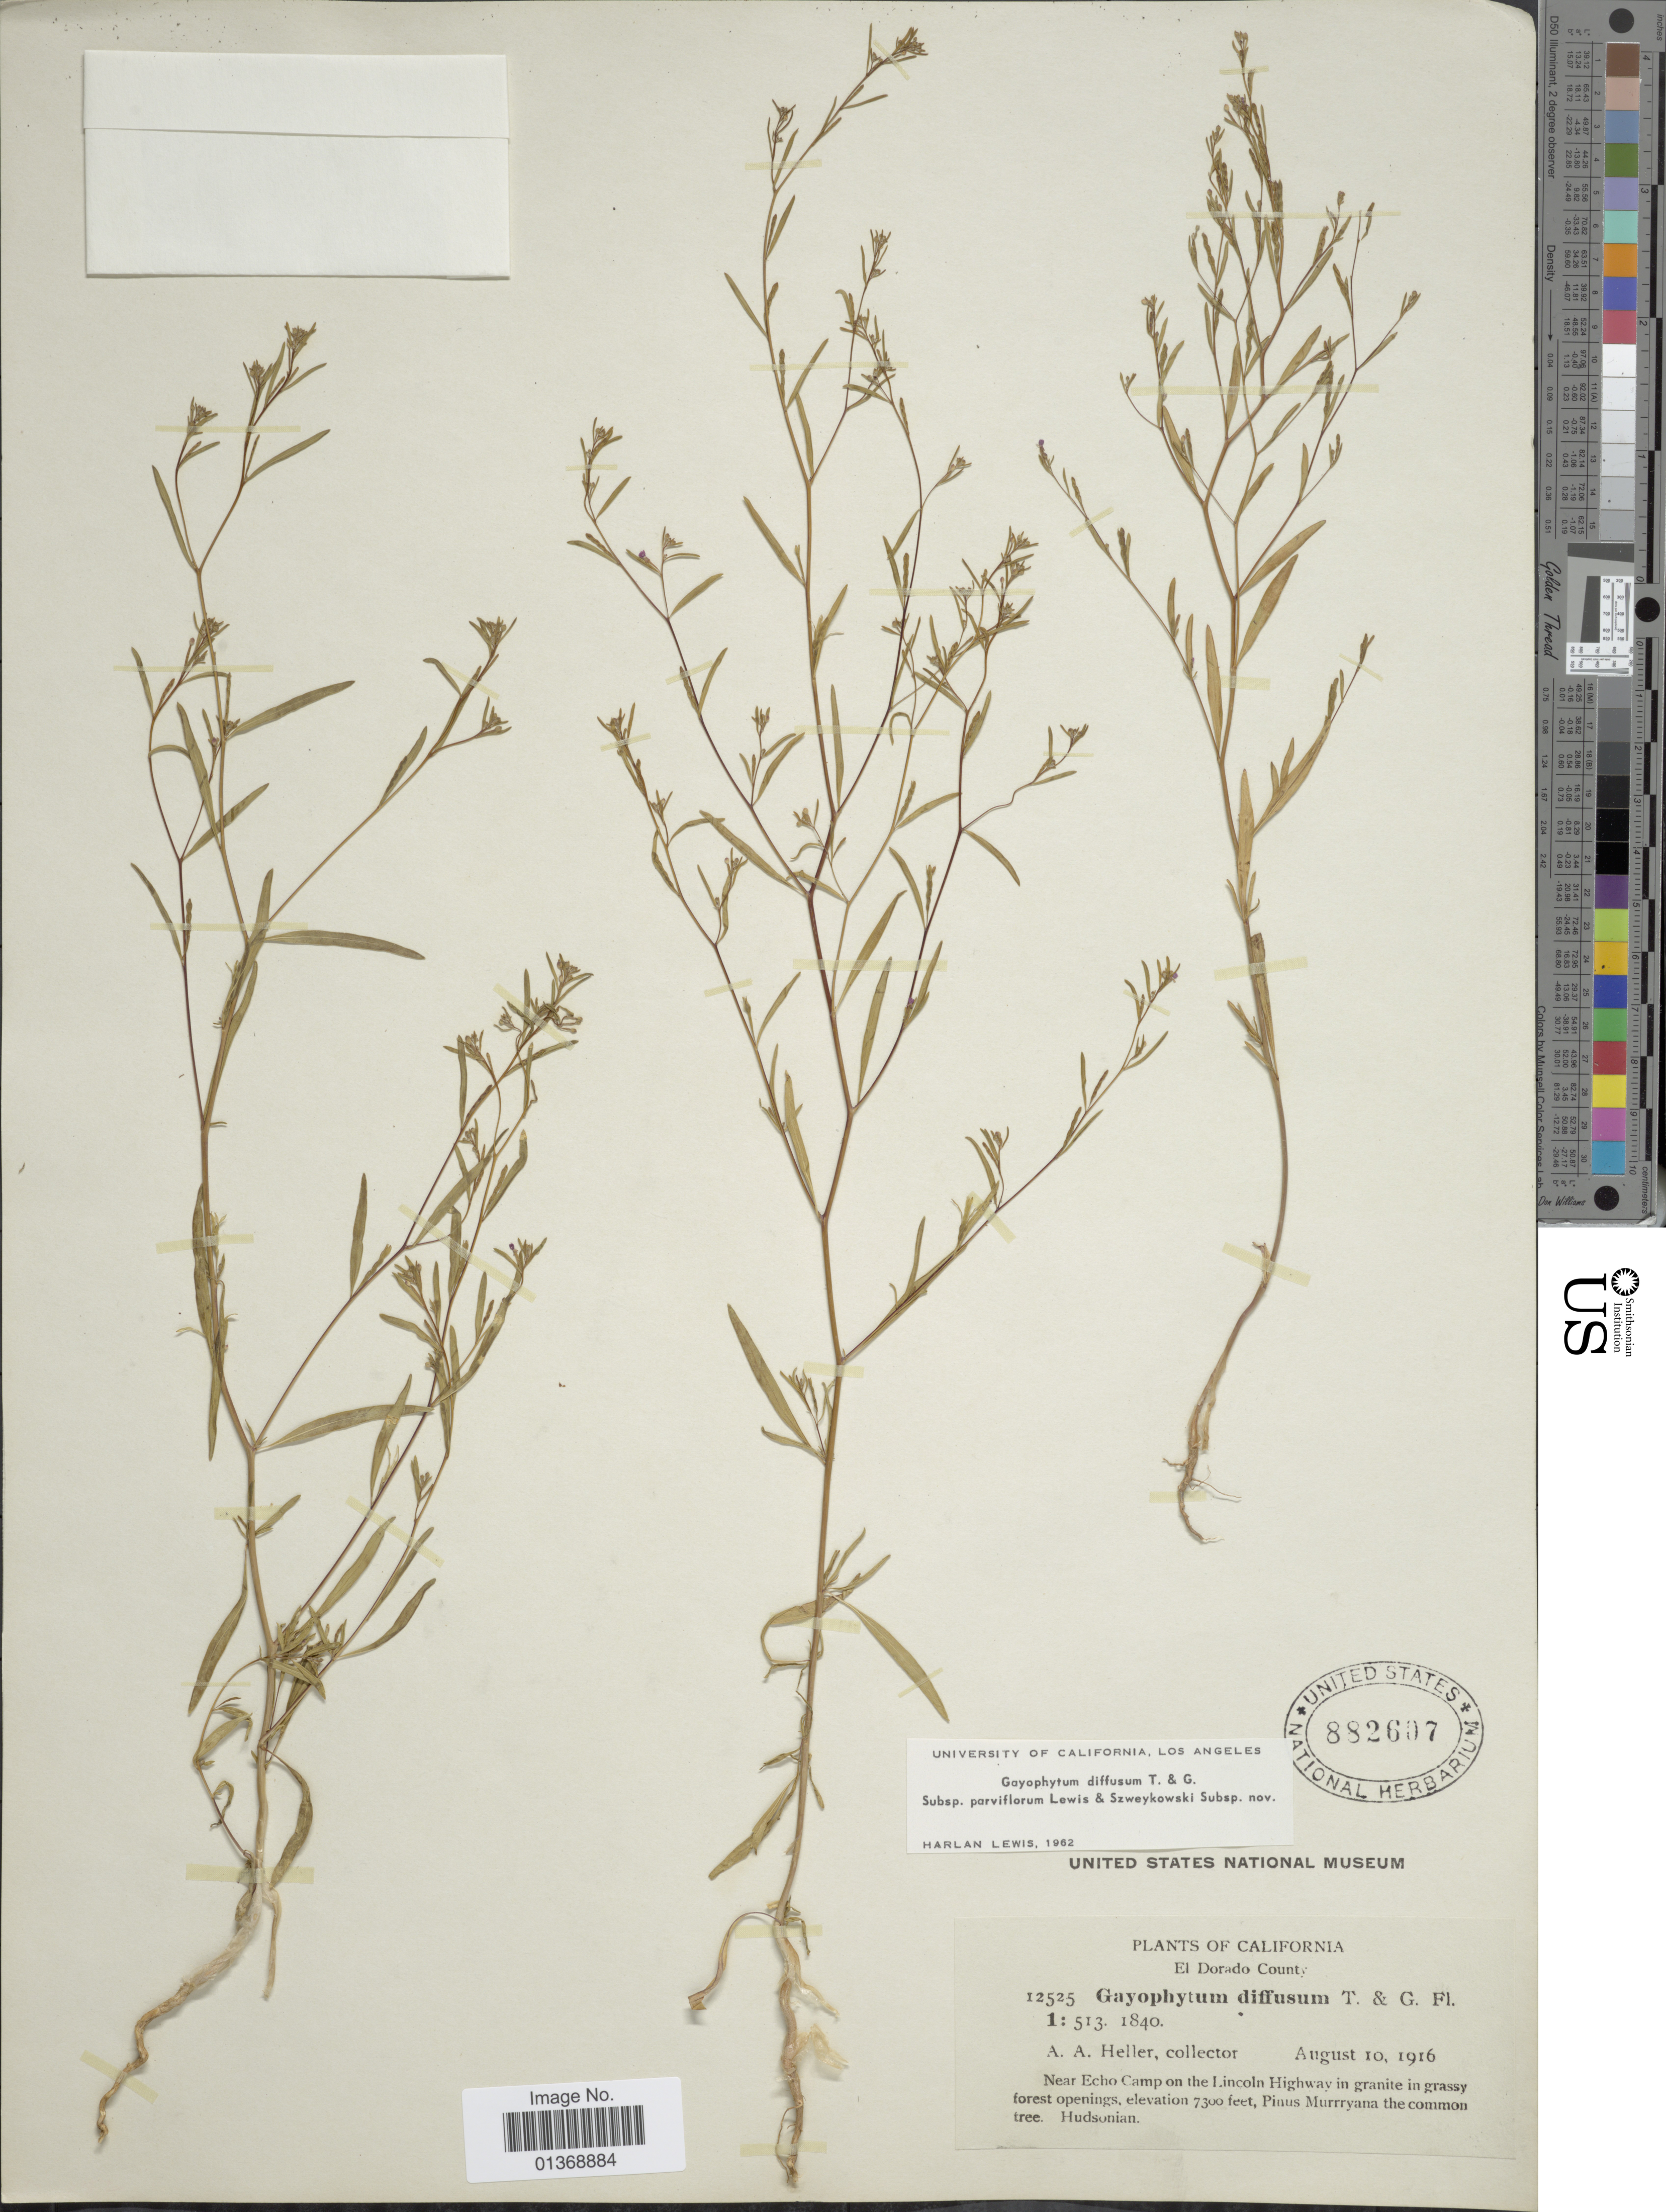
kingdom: Plantae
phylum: Tracheophyta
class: Magnoliopsida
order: Myrtales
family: Onagraceae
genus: Gayophytum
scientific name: Gayophytum diffusum subsp. parviflorum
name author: F. H. Lewis & Szweyk.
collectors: A. A. Heller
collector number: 12525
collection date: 1916-08-10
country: United States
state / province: California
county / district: El Dorado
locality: El Dorado County, Near Echo Camp on the Lincoln Highway in granite in grassy forest openings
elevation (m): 2225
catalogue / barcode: US 882607